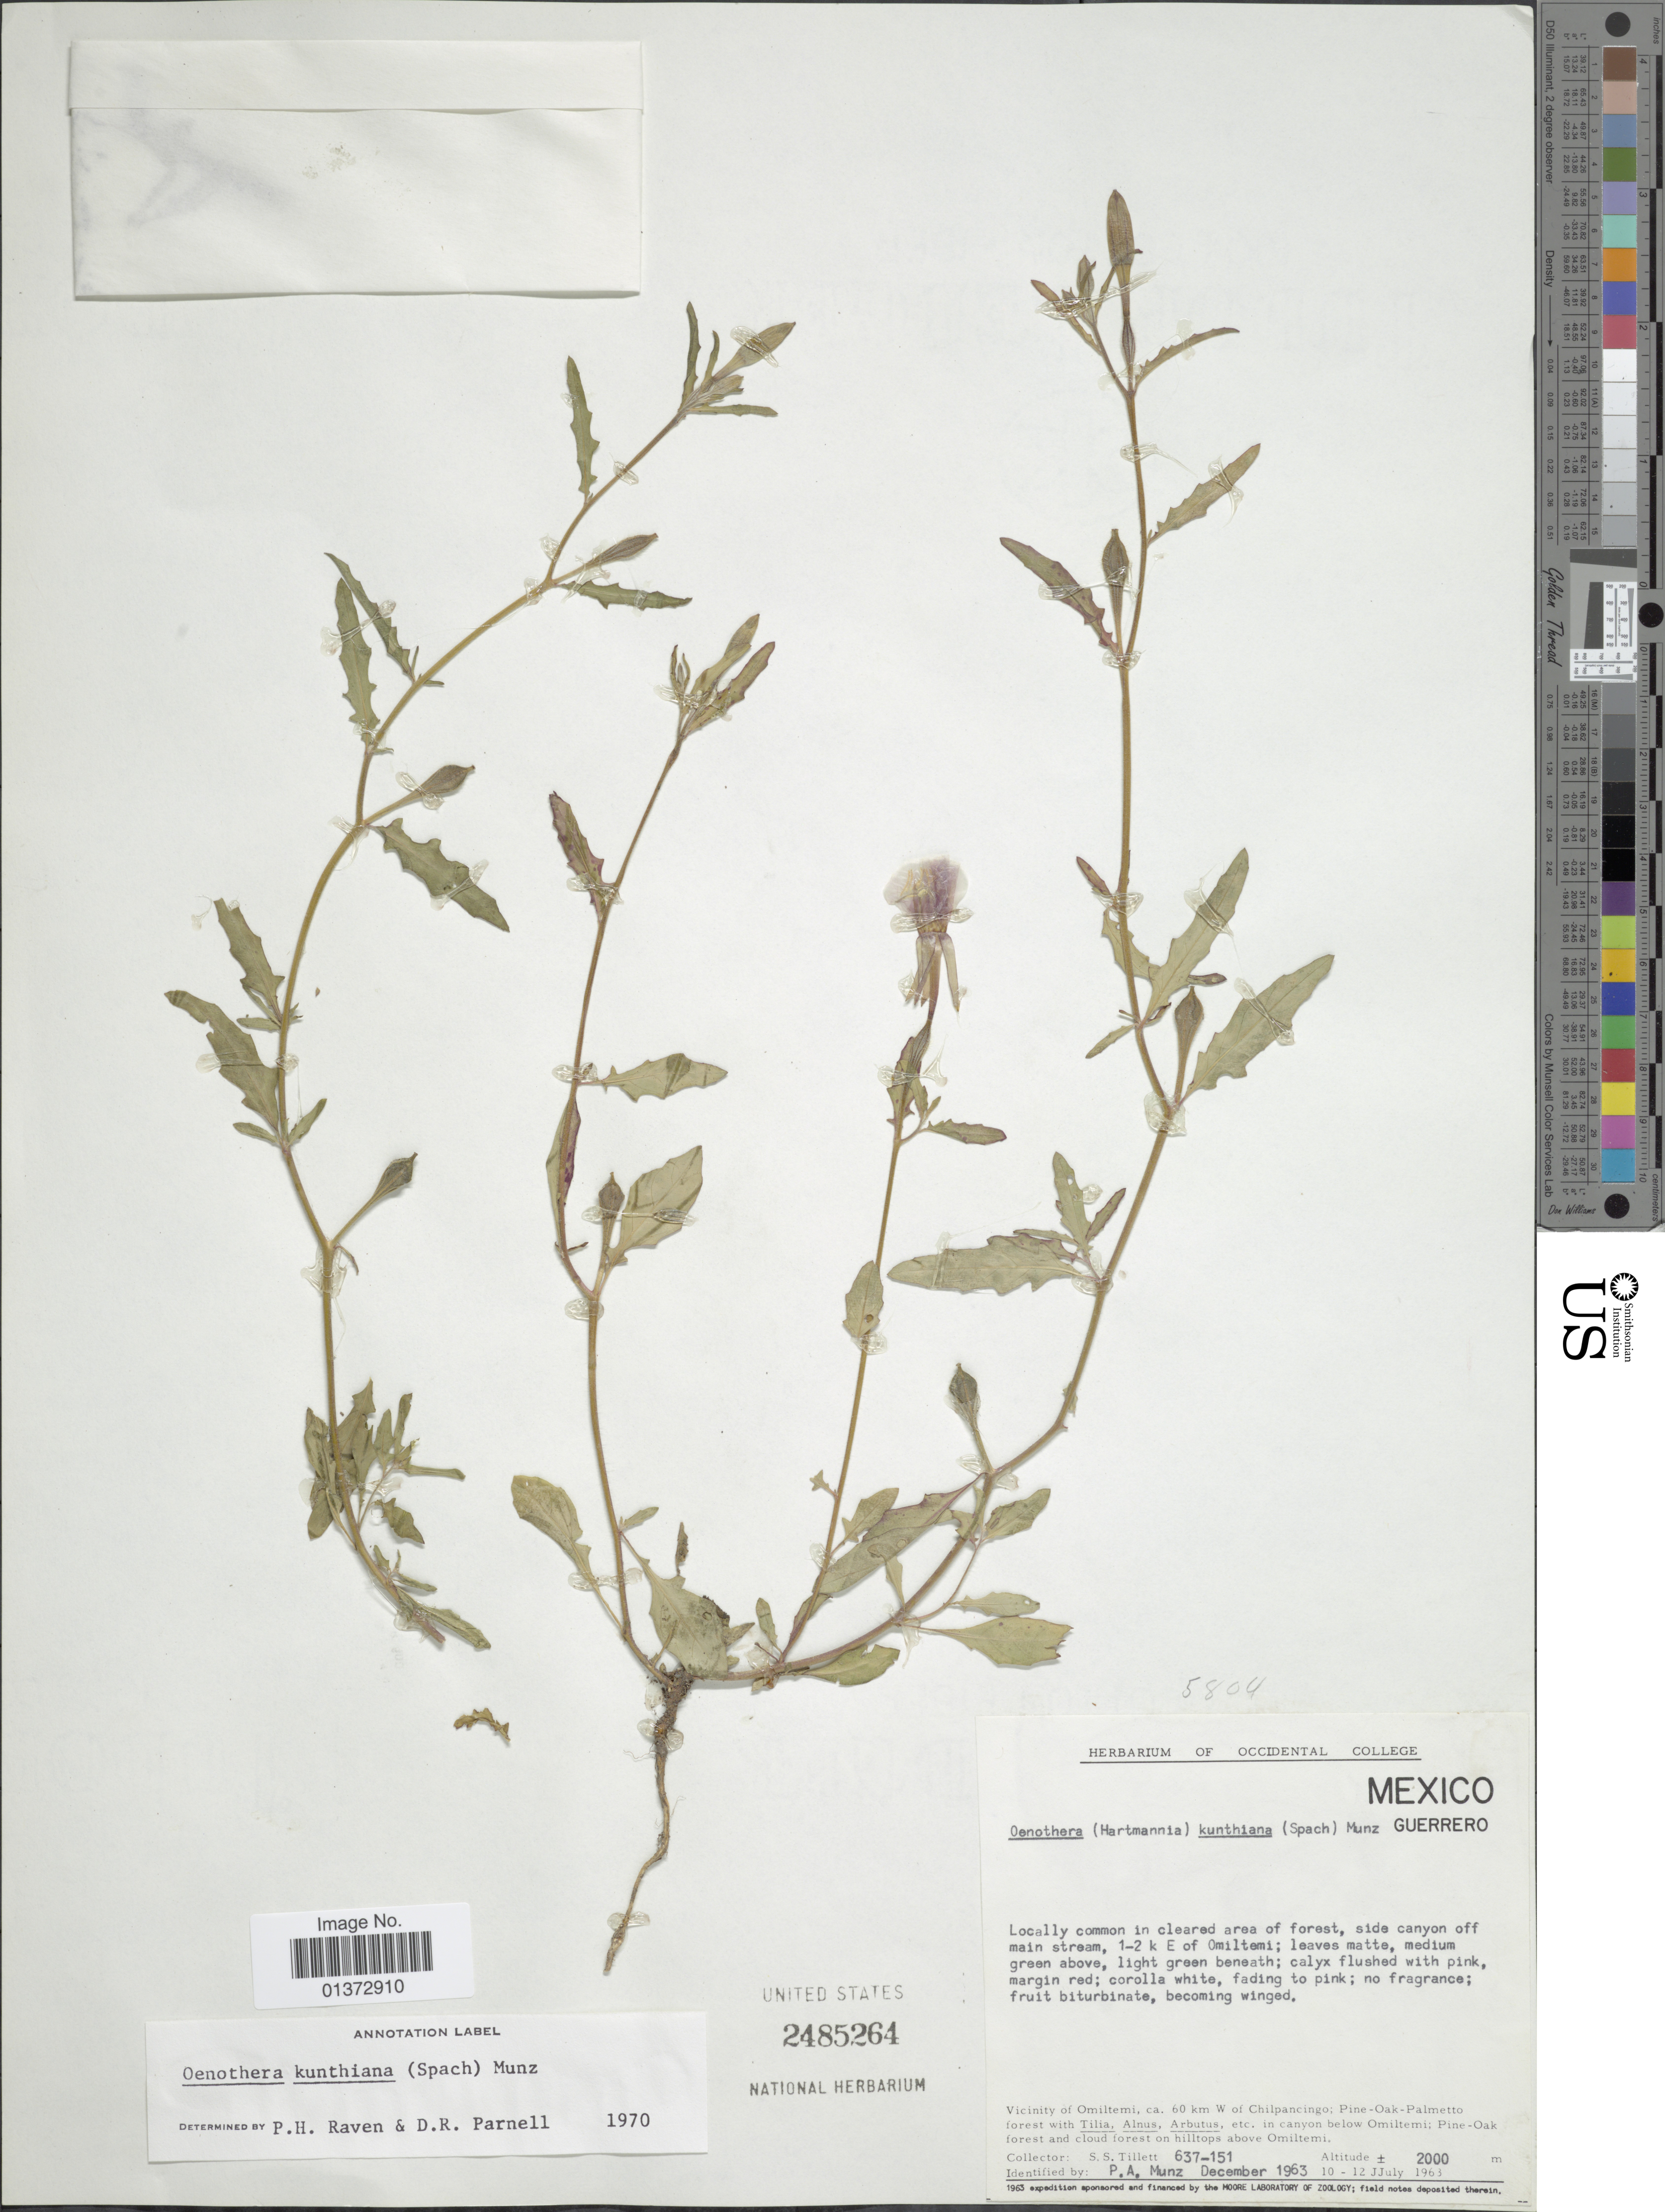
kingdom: Plantae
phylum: Tracheophyta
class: Magnoliopsida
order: Myrtales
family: Onagraceae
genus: Oenothera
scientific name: Oenothera kunthiana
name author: (Spach) Munz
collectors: S. S. Tillett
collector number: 637-151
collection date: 1963-07-10/1963-07-12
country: Mexico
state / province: Guerrero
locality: Side acnyon off main stream, 1-2 k E of Omiltemi, Vicinity of Omiltemi, ca. 60 km W of Chilpancingo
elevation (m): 2000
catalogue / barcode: US 2485264